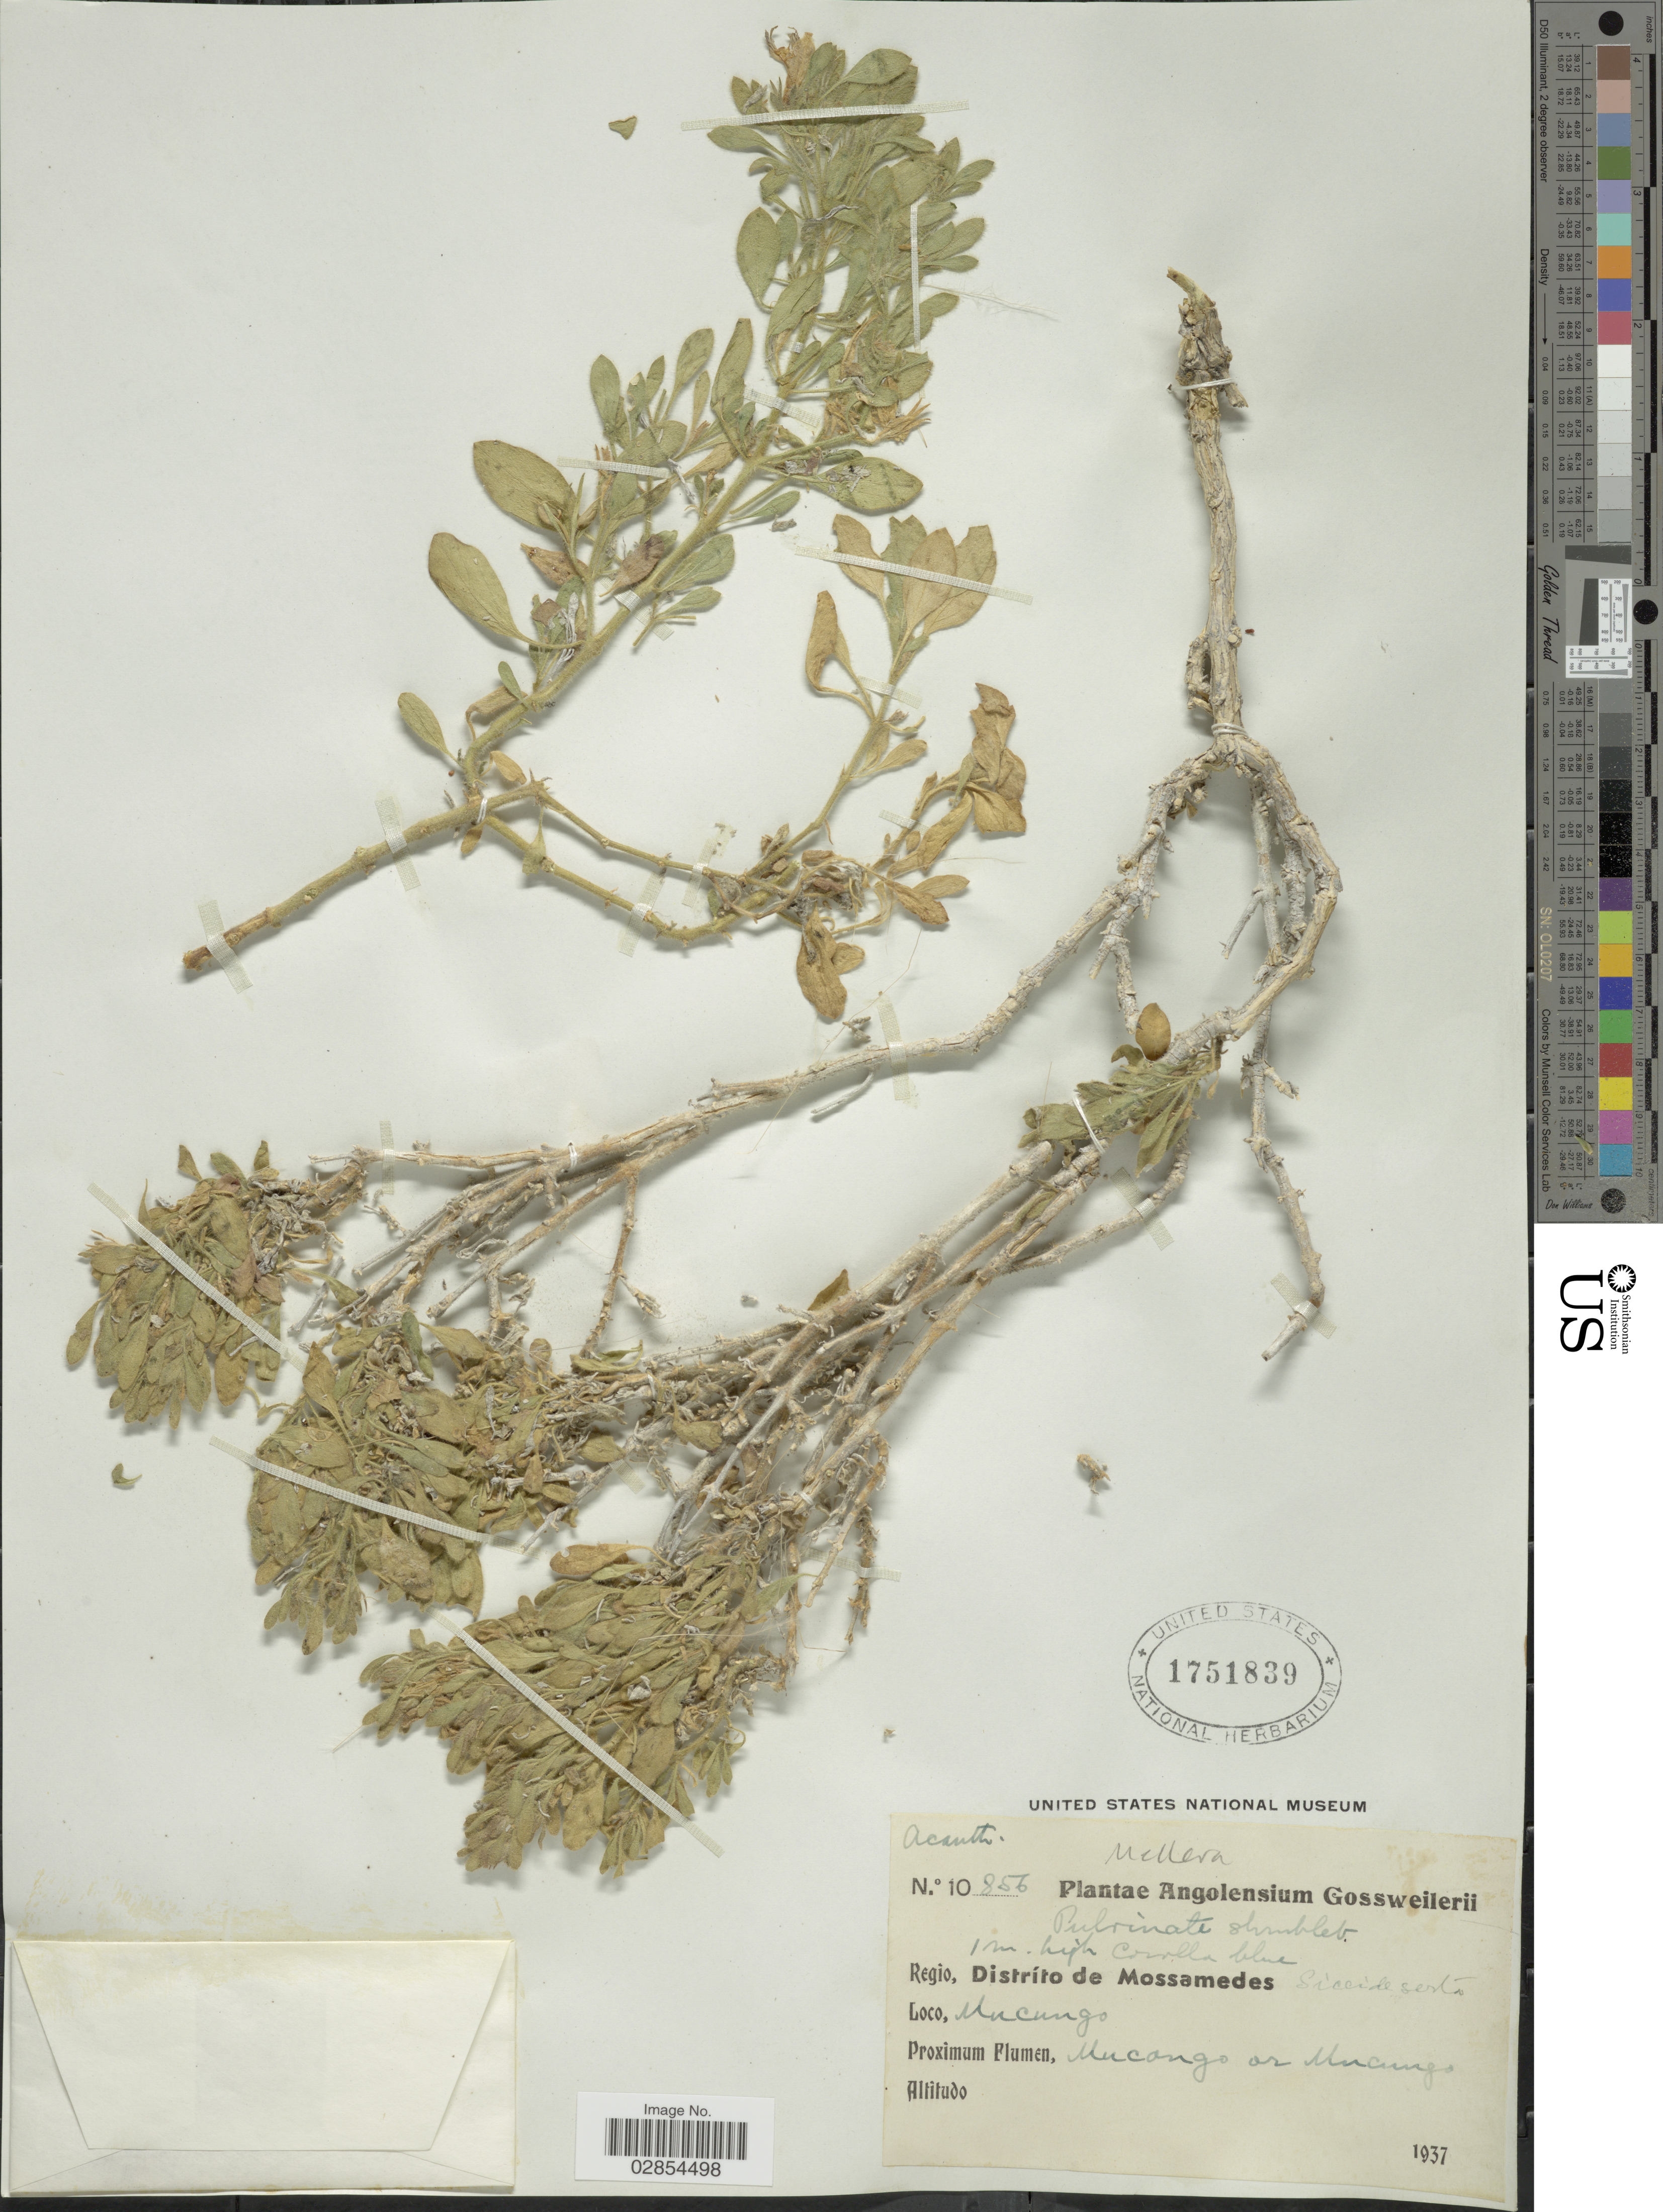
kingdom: Plantae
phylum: Tracheophyta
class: Magnoliopsida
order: Lamiales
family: Acanthaceae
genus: Mellera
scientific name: Mellera sp.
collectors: -. Gossweiler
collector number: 10856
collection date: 1937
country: Angola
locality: Angolensium. Regio, Distríto de Mossamedes. Mucungo.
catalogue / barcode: US 1751839